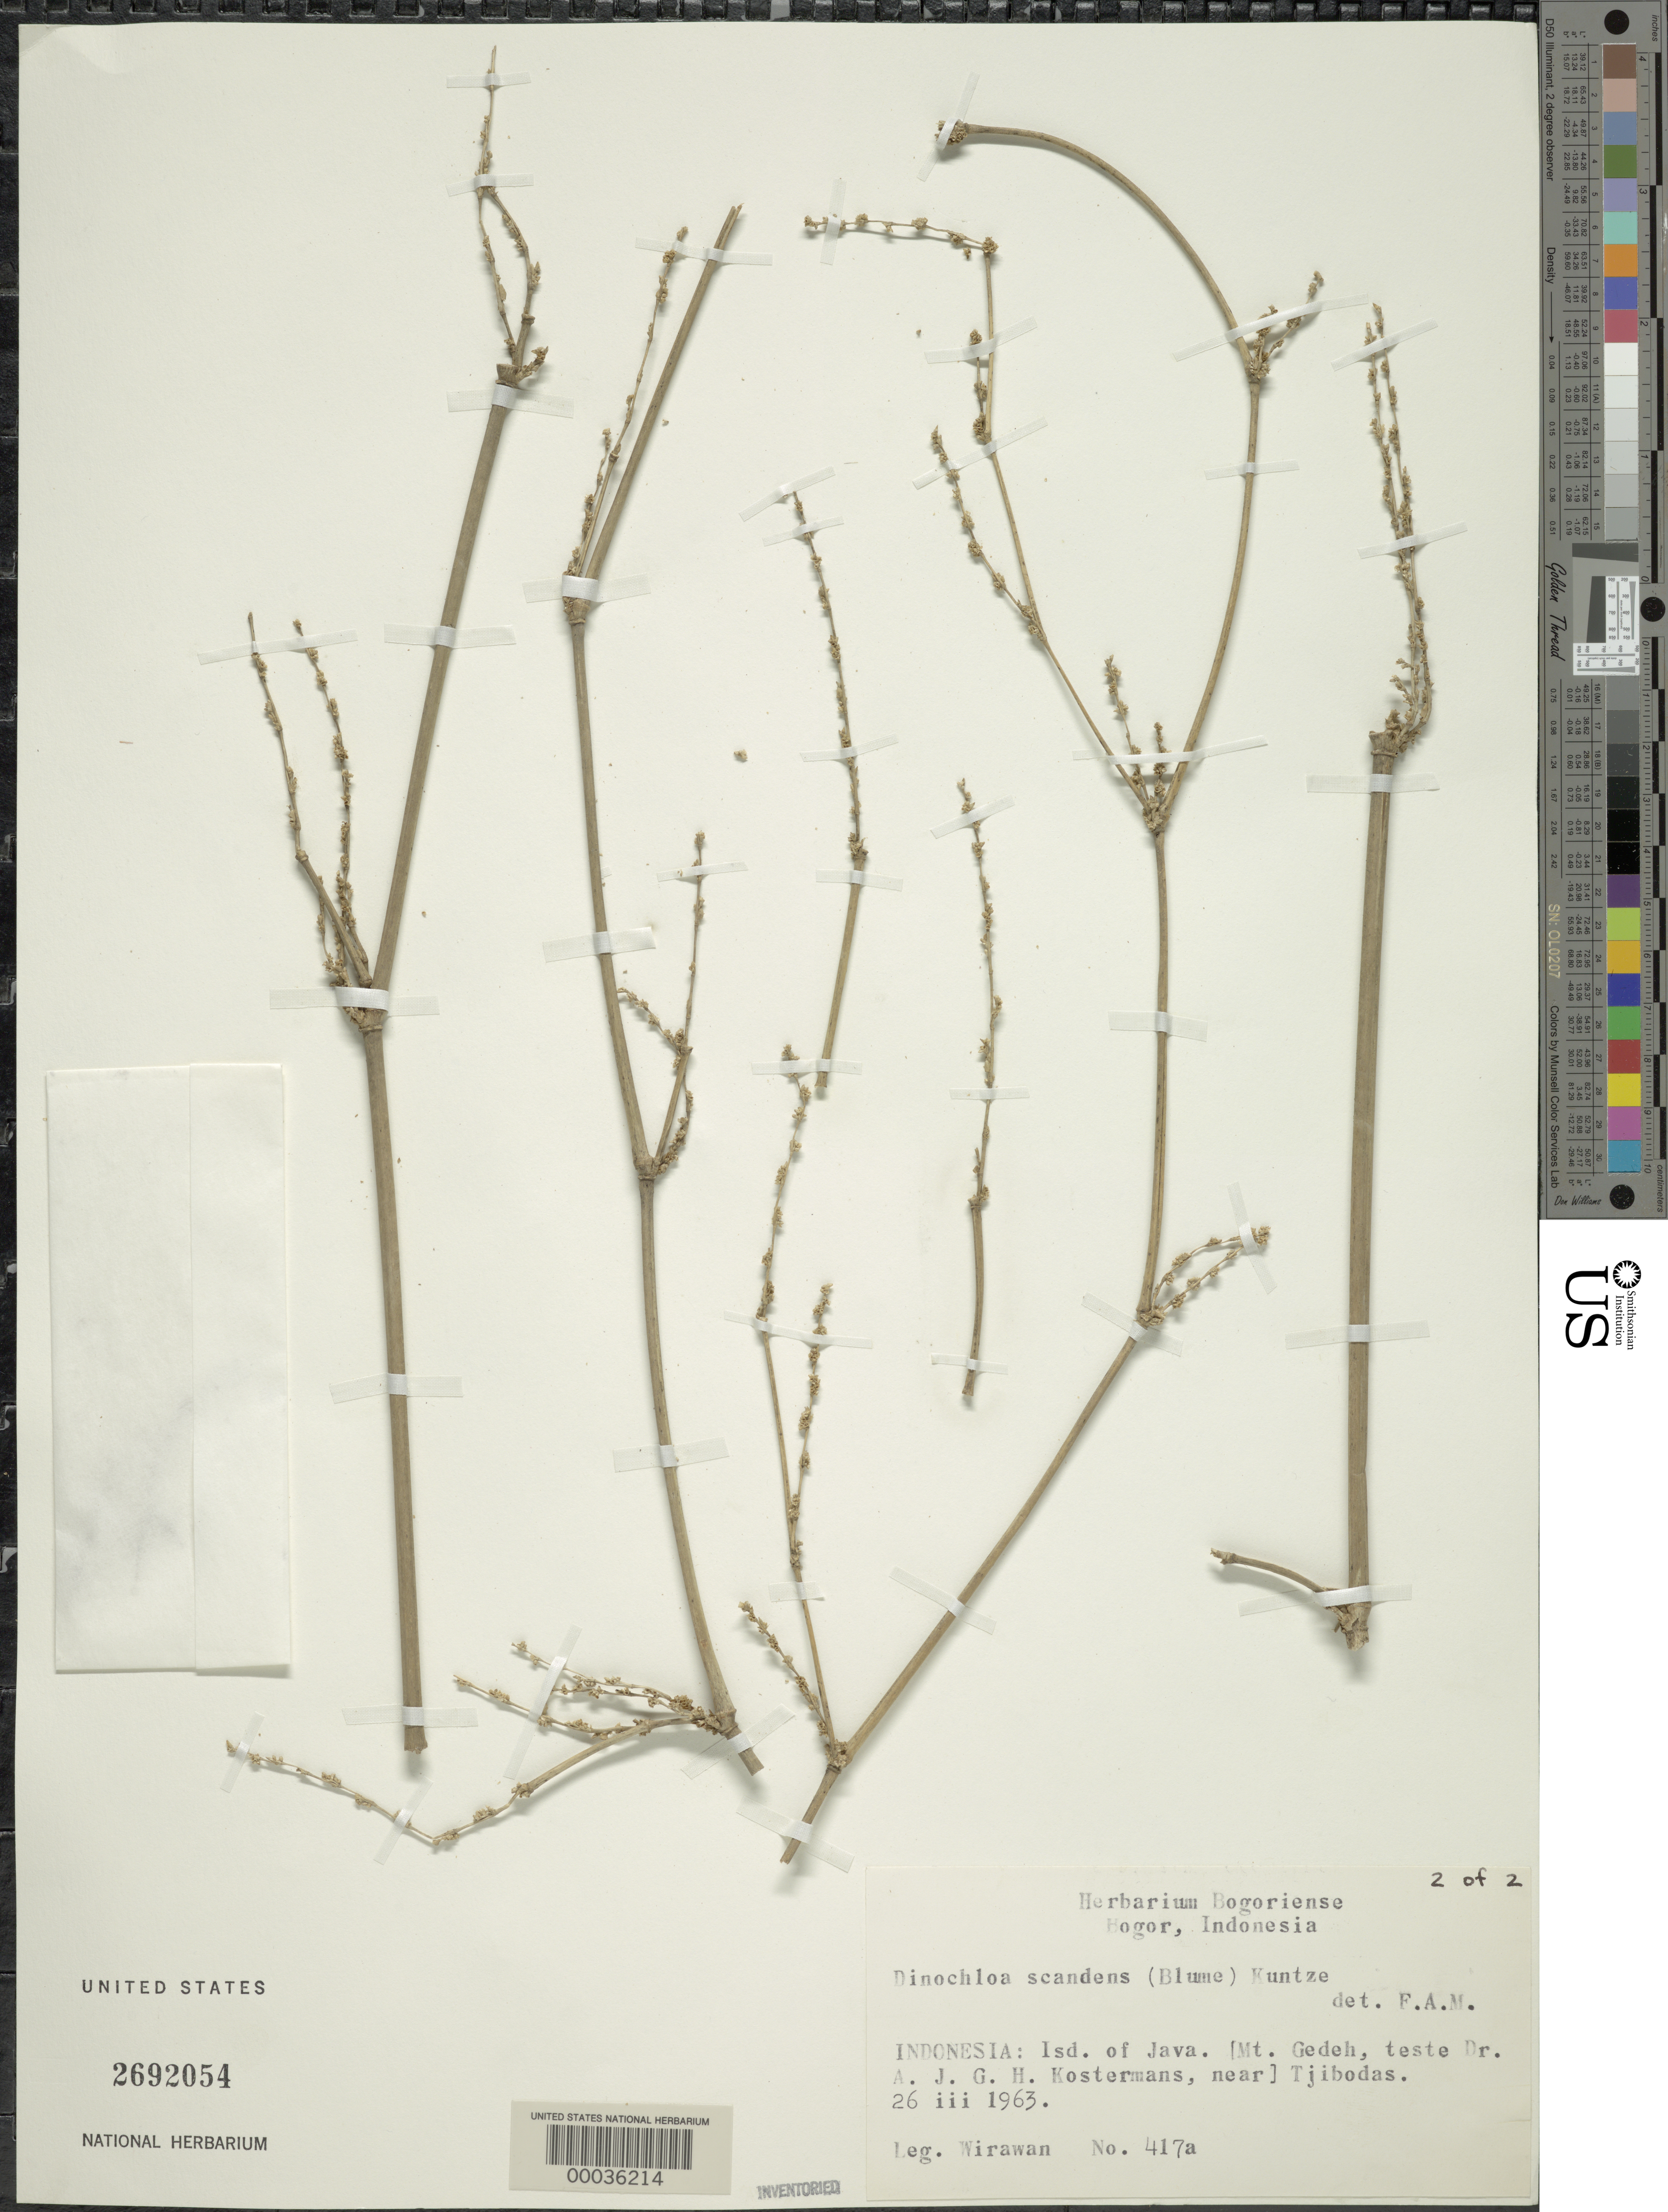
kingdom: Plantae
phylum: Tracheophyta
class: Liliopsida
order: Poales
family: Poaceae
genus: Dinochloa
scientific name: Dinochloa scandens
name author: (Blume ex Nees) Kuntze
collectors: N. Wirawan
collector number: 417a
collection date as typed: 26 Mar 1963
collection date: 1963-03-26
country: Indonesia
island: Java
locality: Near tjibodas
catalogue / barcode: US 2692054